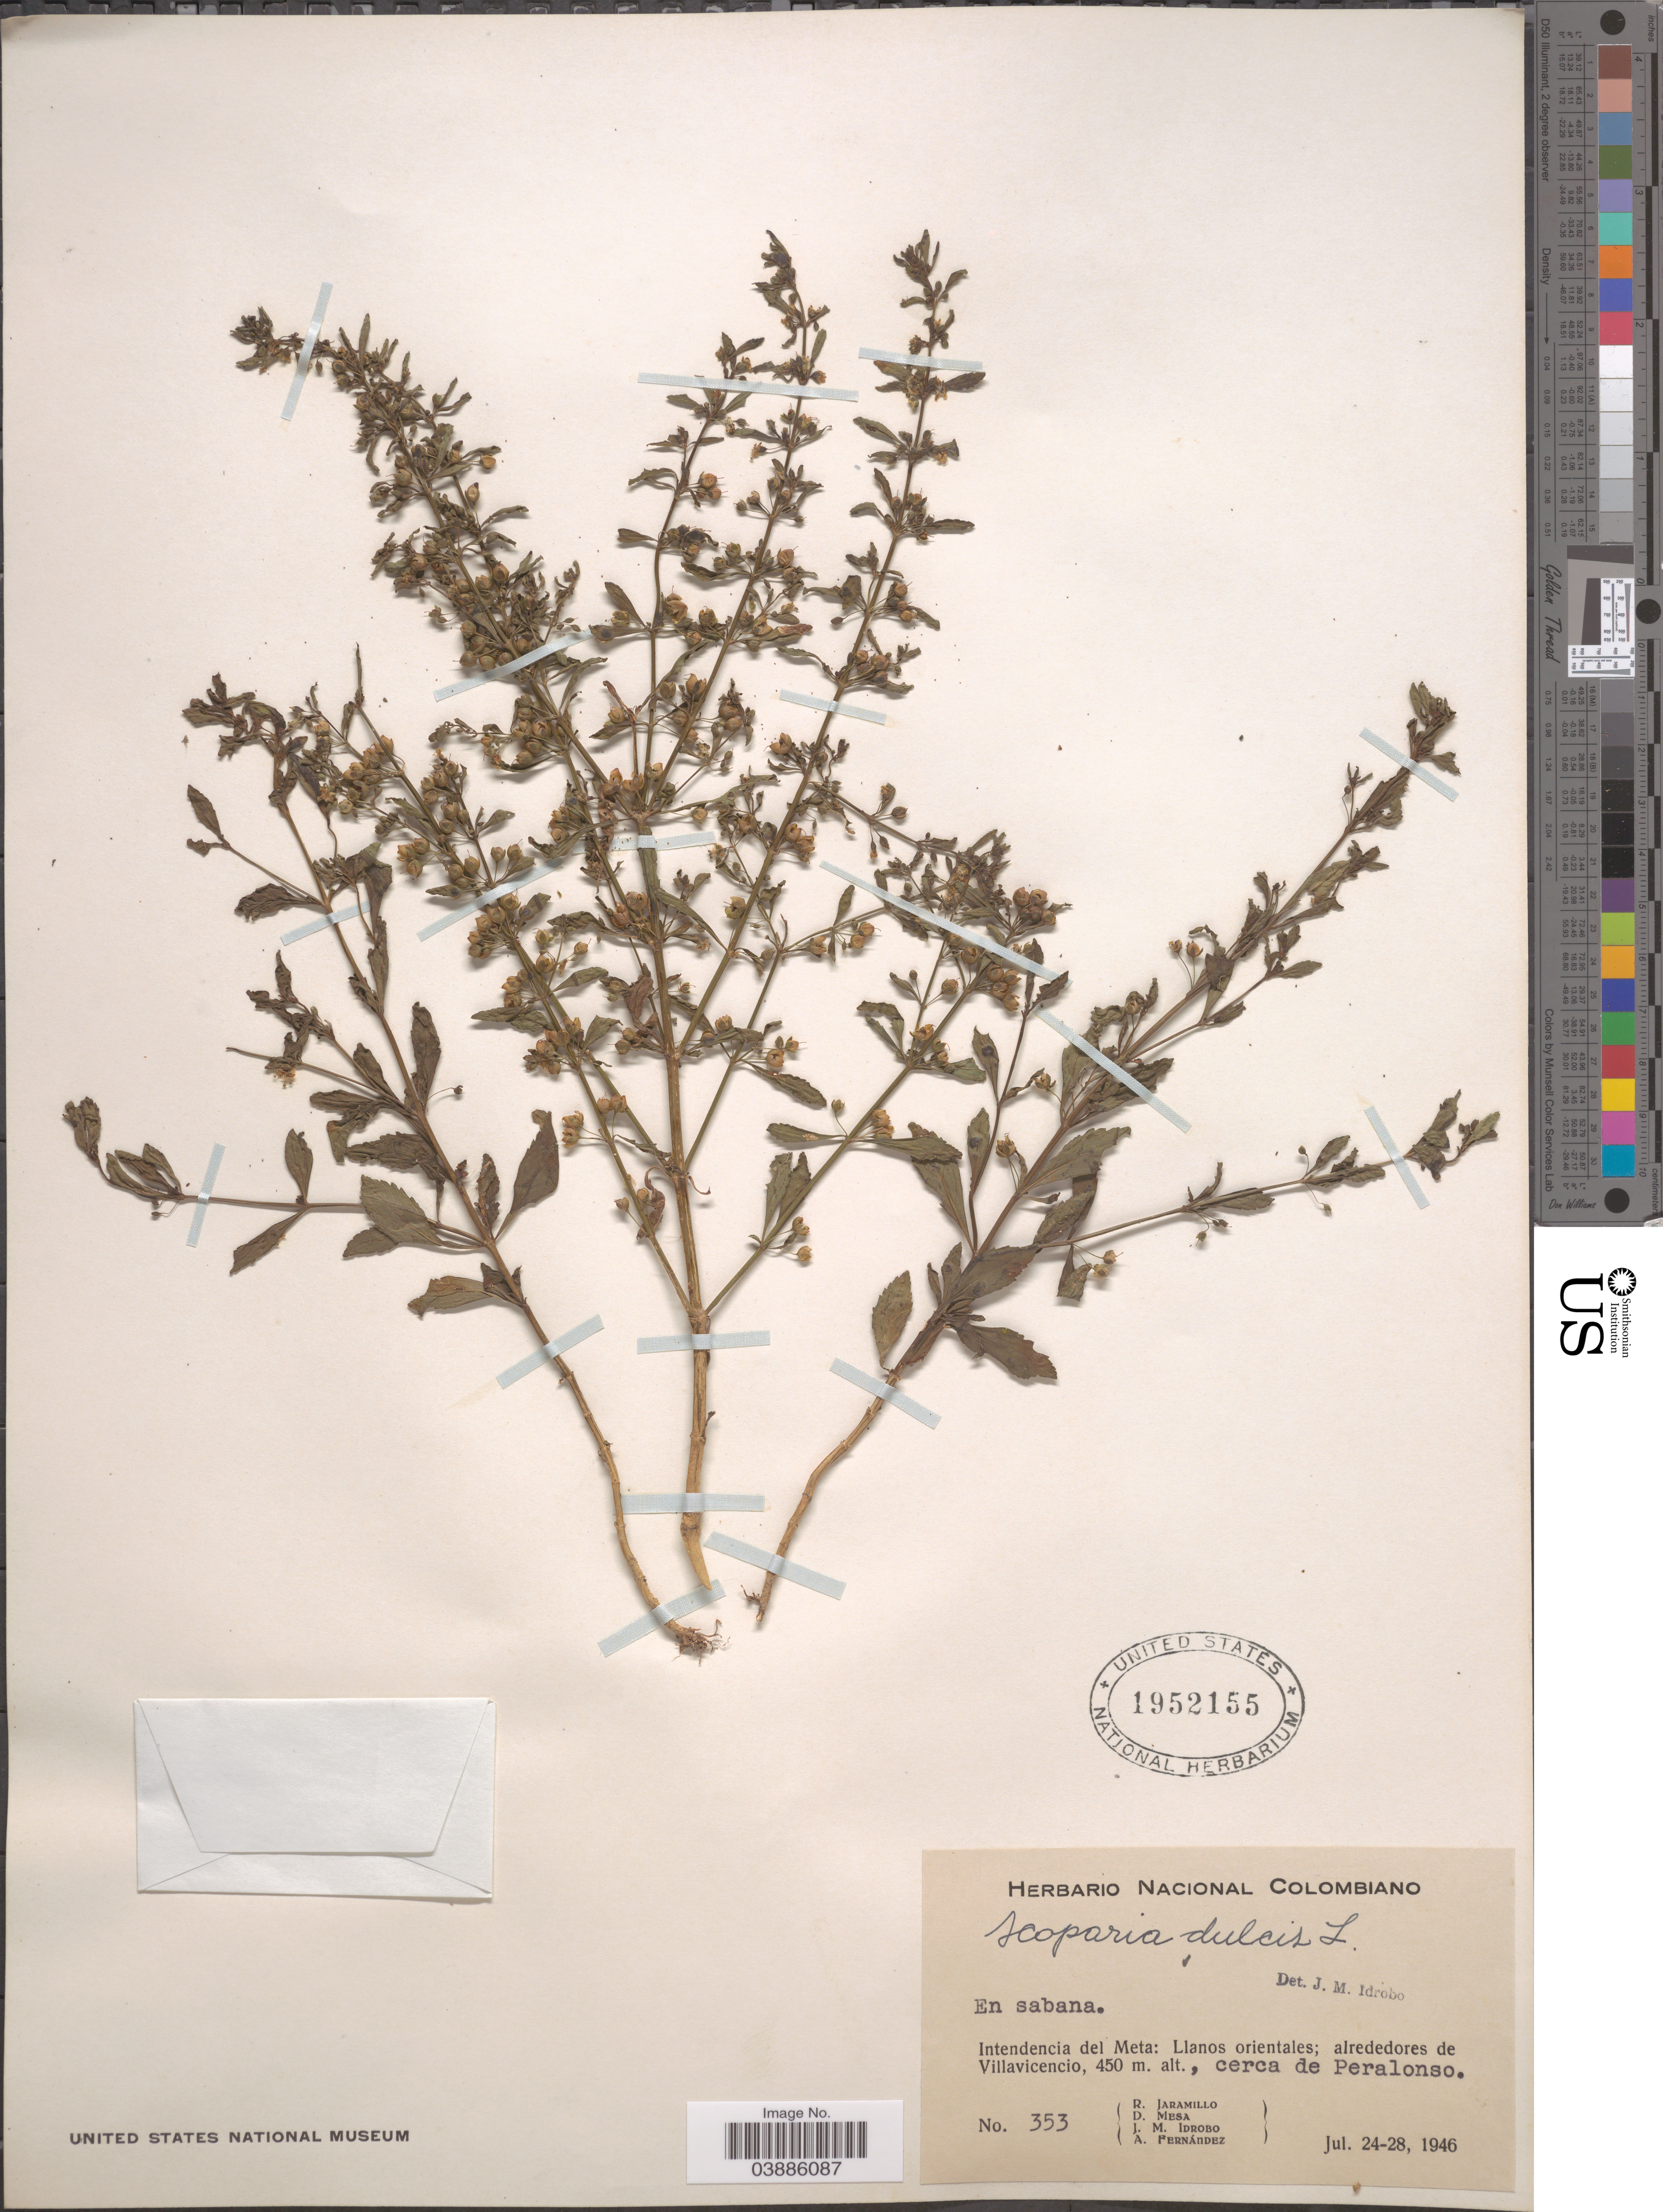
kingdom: Plantae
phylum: Tracheophyta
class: Magnoliopsida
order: Lamiales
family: Plantaginaceae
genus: Scoparia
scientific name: Scoparia dulcis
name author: L.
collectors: R. Jaramillo, D. Mesa, J. M. Idrobo & A. Fernández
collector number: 353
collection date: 1946-07-24/1946-07-28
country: Colombia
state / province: Meta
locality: Intendencia del Meta: Llanos orientales; alrededores de Villavicencio, cerca de Peralonso.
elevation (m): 450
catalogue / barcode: US 1952155